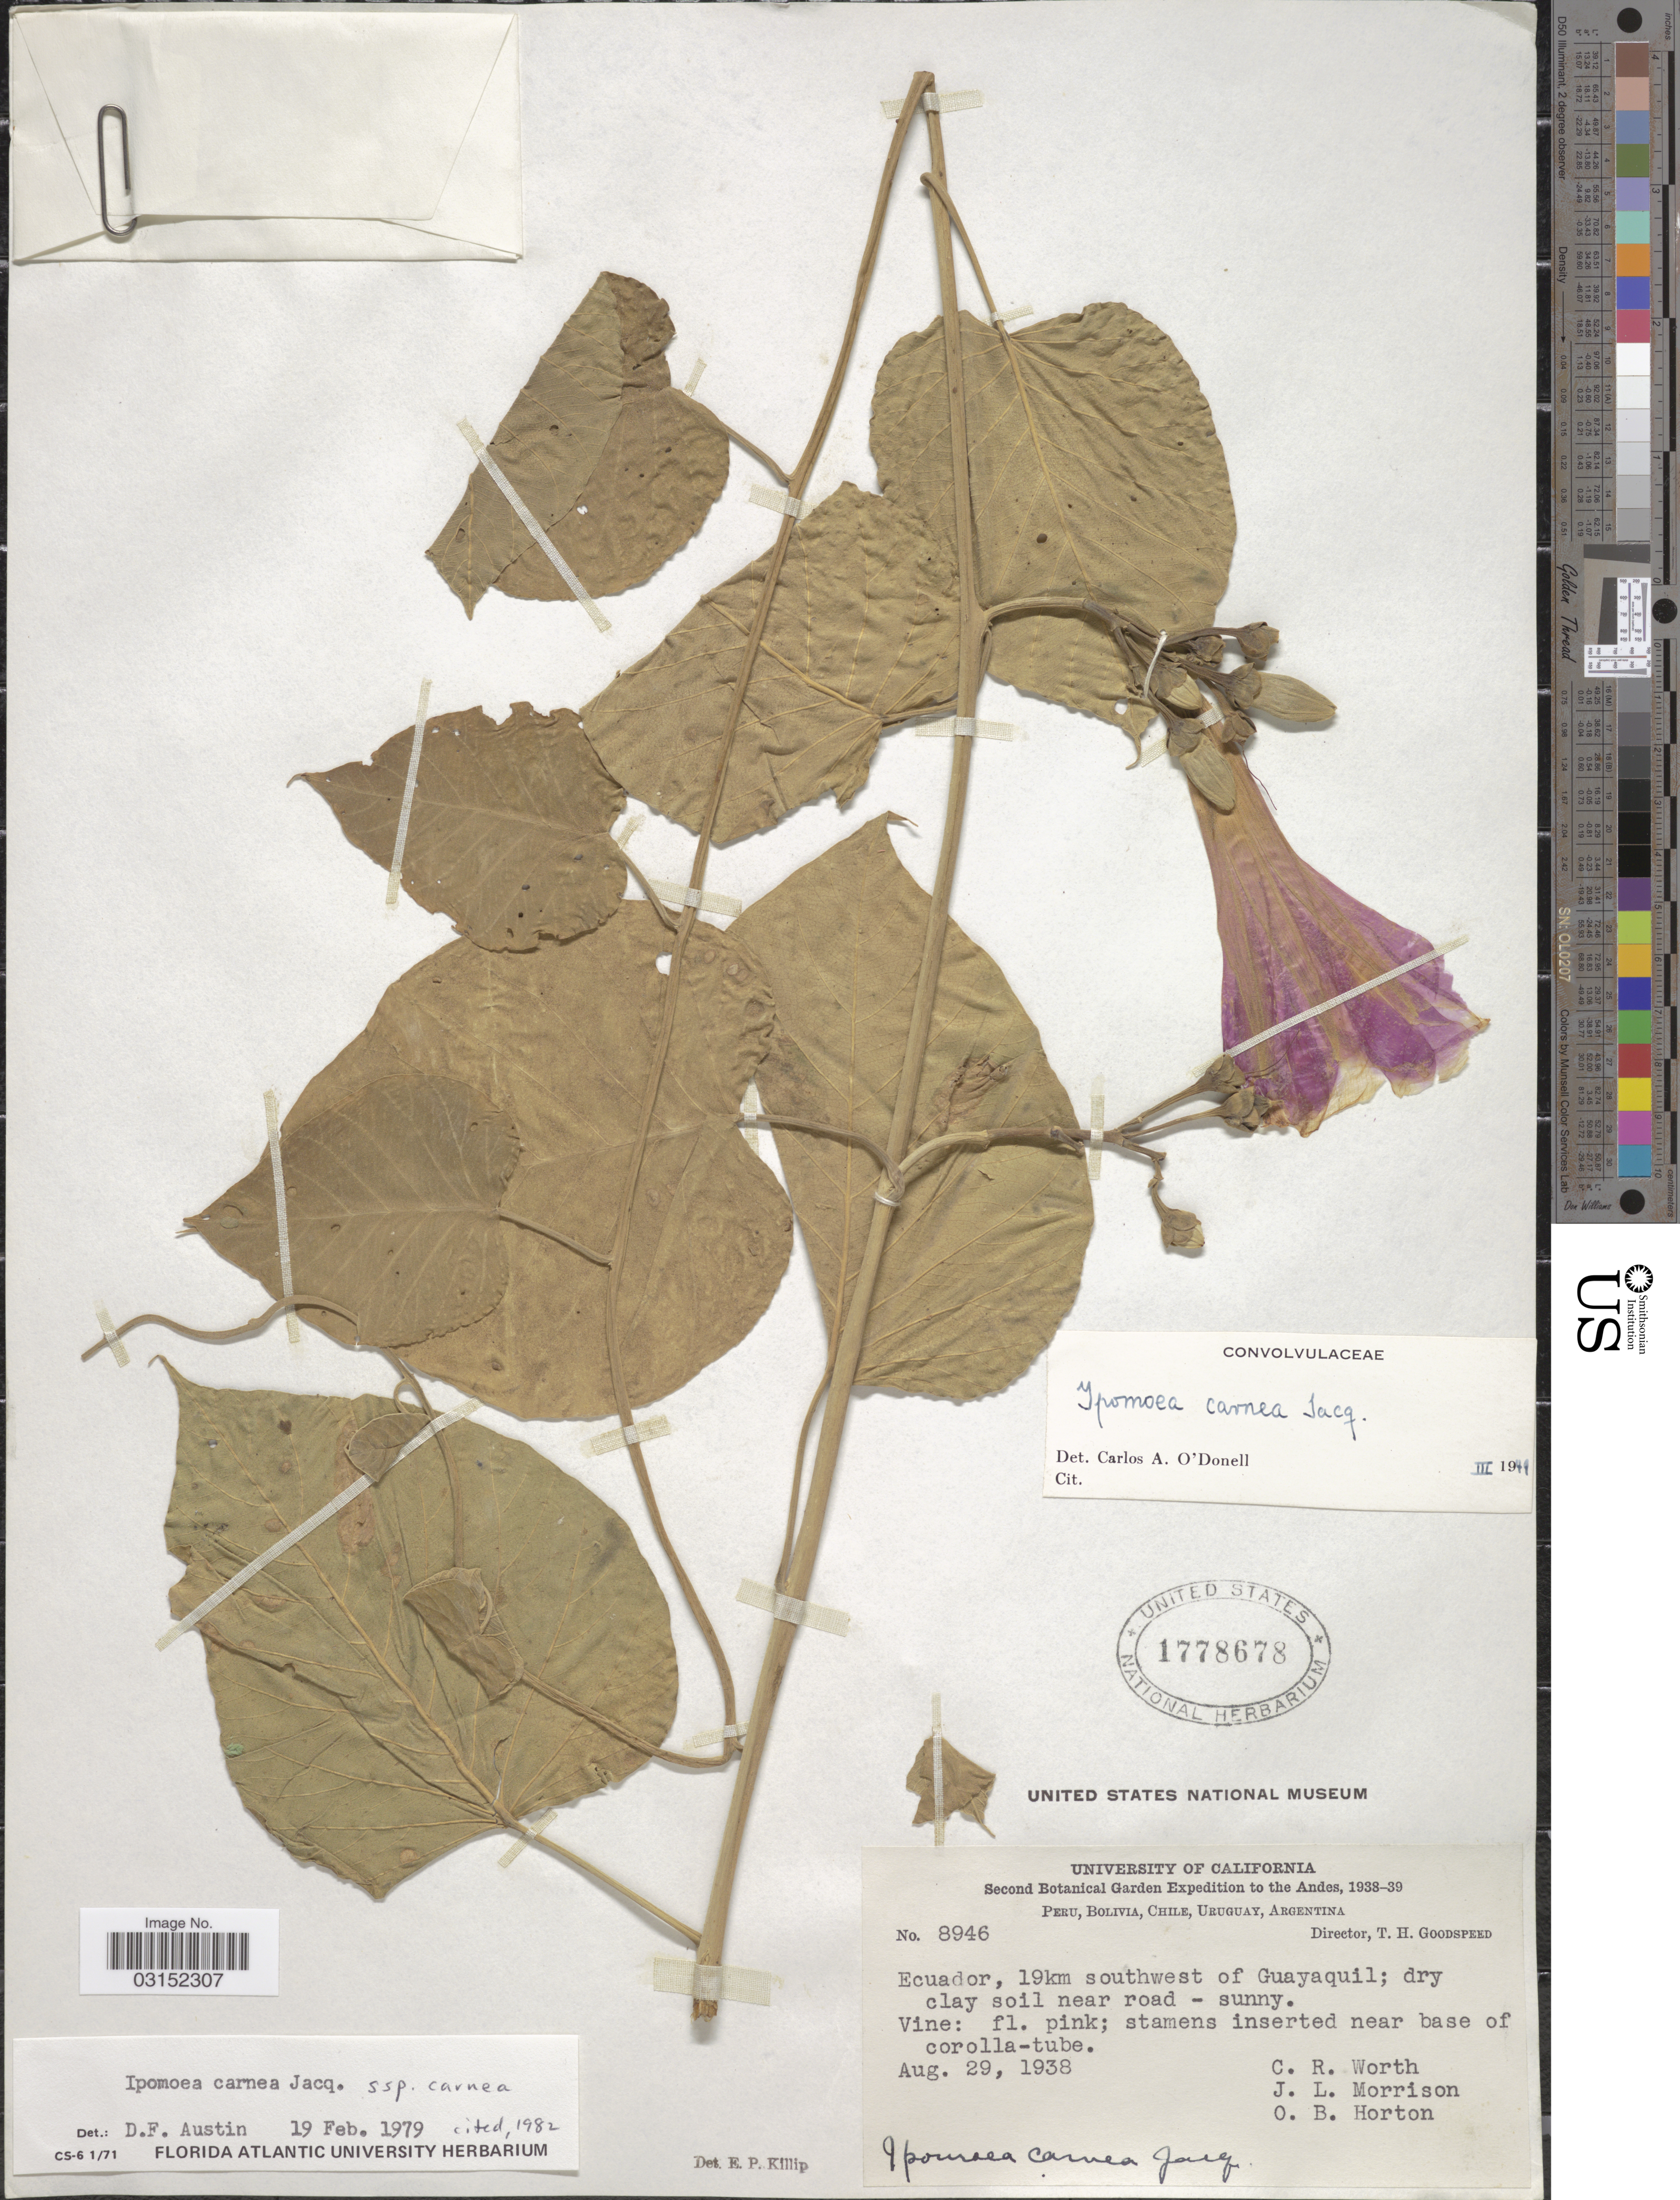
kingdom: Plantae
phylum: Tracheophyta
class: Magnoliopsida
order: Solanales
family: Convolvulaceae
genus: Ipomoea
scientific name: Ipomoea carnea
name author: Jacq.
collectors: C. R. Worth, J. Morrison & O. B. Horton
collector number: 8946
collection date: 1938-08-29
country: Ecuador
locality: The Andes, 19km southwest of Guayaquil.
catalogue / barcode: US 1778678